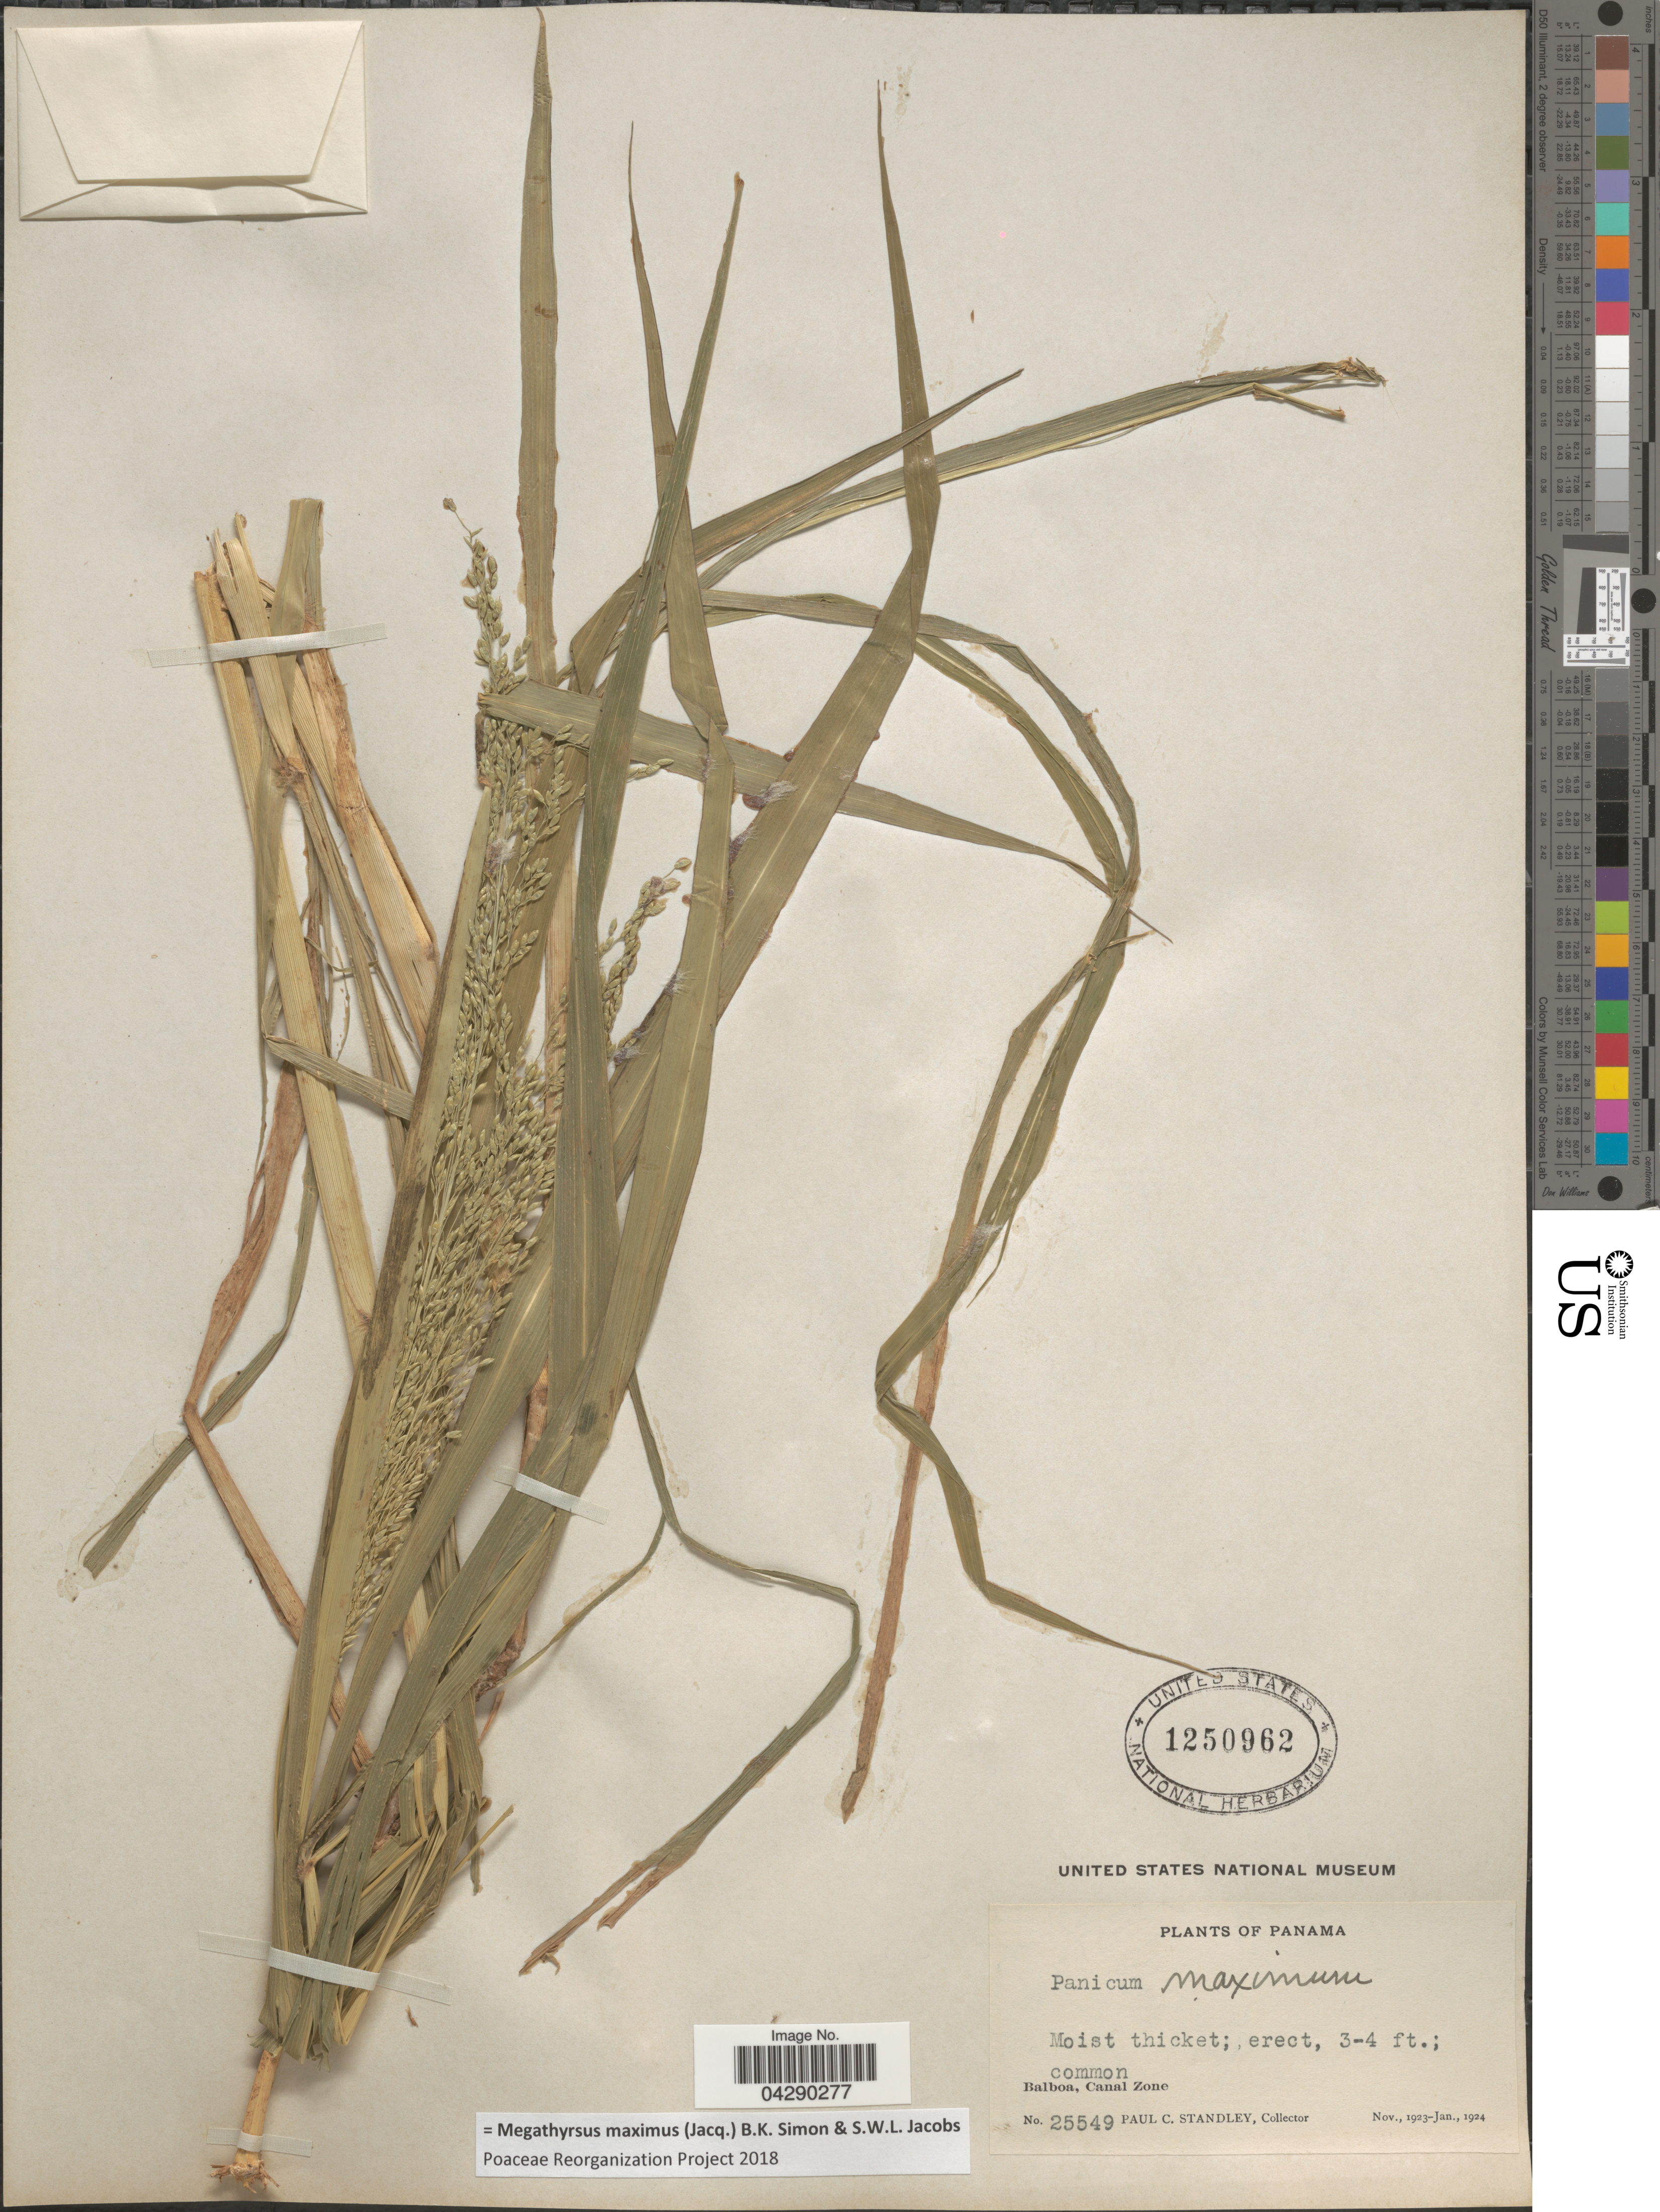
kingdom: Plantae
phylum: Tracheophyta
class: Liliopsida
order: Poales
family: Poaceae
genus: Megathyrsus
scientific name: Megathyrsus maximus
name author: (Jacq.) B.K. Simon & S.W.L. Jacobs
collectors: P. C. Standley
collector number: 25549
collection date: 1923-11/1924-01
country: Panama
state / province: Colón / Panamá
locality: Balboa, Canal Zone.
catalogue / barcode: US 1250962